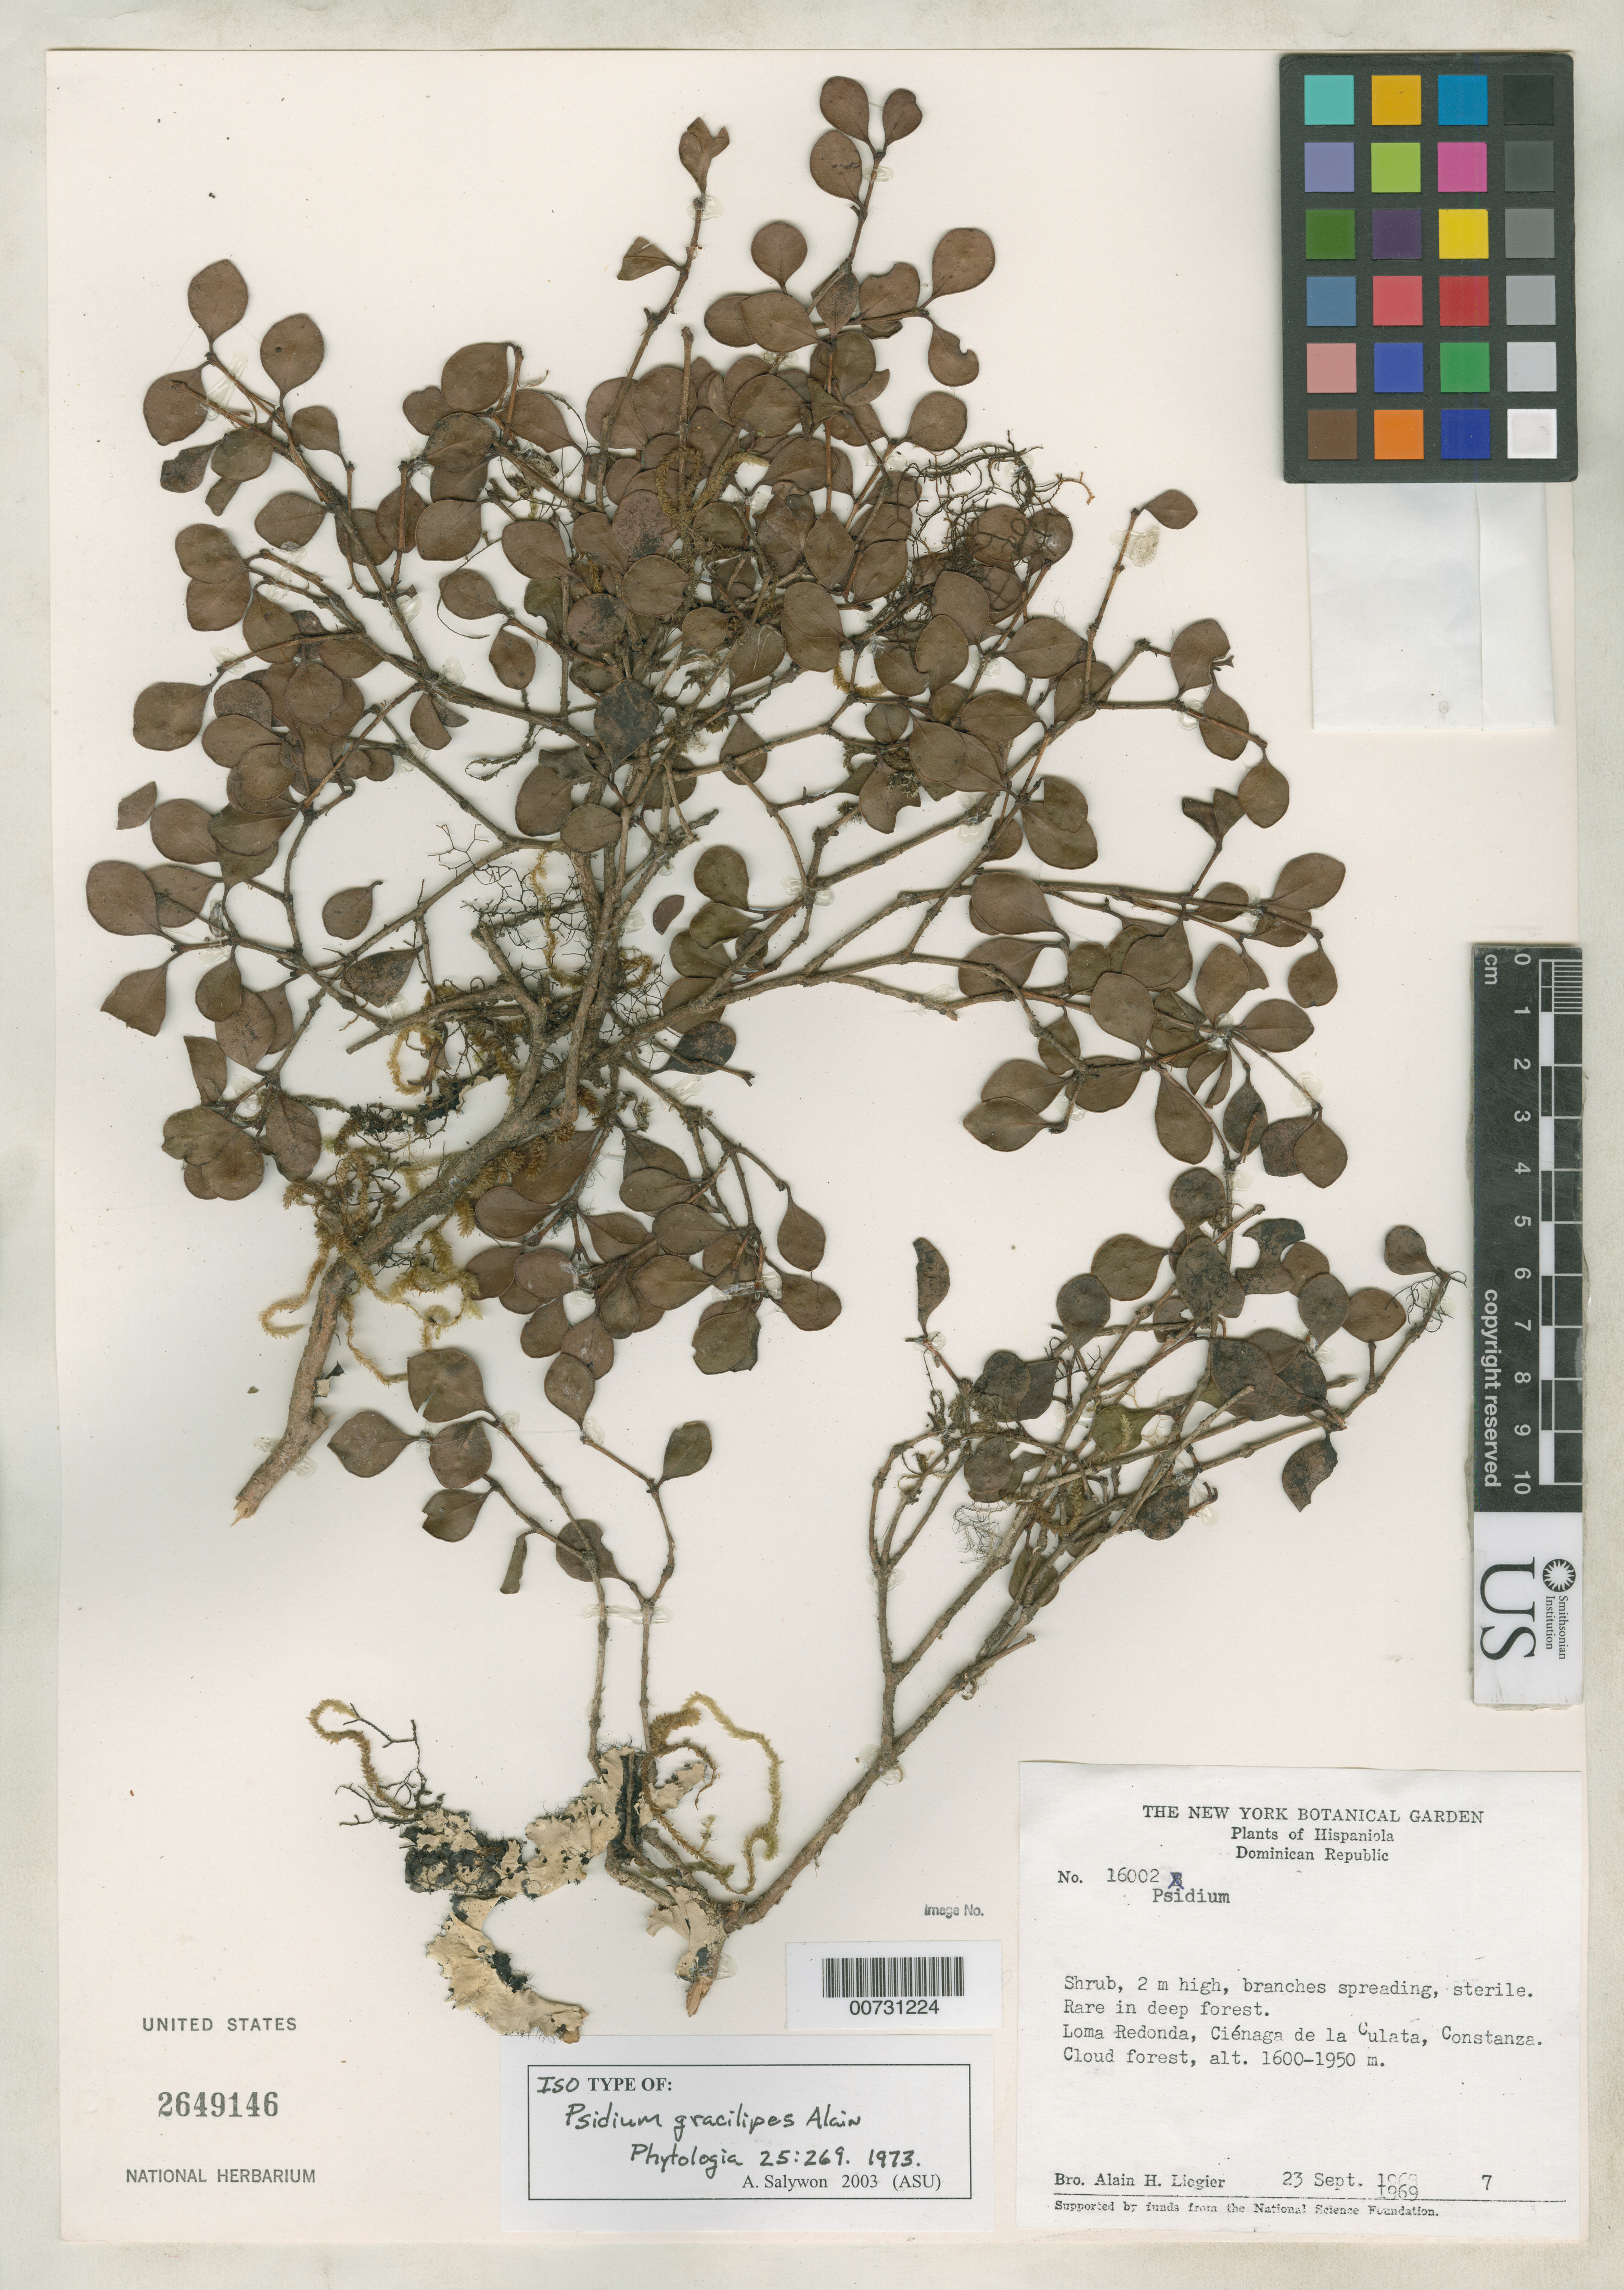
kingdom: Plantae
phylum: Tracheophyta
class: Magnoliopsida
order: Myrtales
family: Myrtaceae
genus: Mosiera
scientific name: Mosiera gracilipes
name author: (Alain) Salywon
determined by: Strong, Mark T., (BOT), Smithsonian Institution - National Museum of Natural History (UNITED STATES)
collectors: A. H. Liogier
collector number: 16002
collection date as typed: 23 Sep 1969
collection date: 1969-09-23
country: Dominican Republic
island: Hispaniola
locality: Loma Redonda, Ciénaga de la Cuolata, Constanza.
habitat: Cloud forest.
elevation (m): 15600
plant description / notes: Erroneosly annotated by A. Salywon (2003) as isotype of Psidium gracilipes Alain; type of that name is Liogier 17138 (and Liogier 16002 is not cited at all).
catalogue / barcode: US 2649146